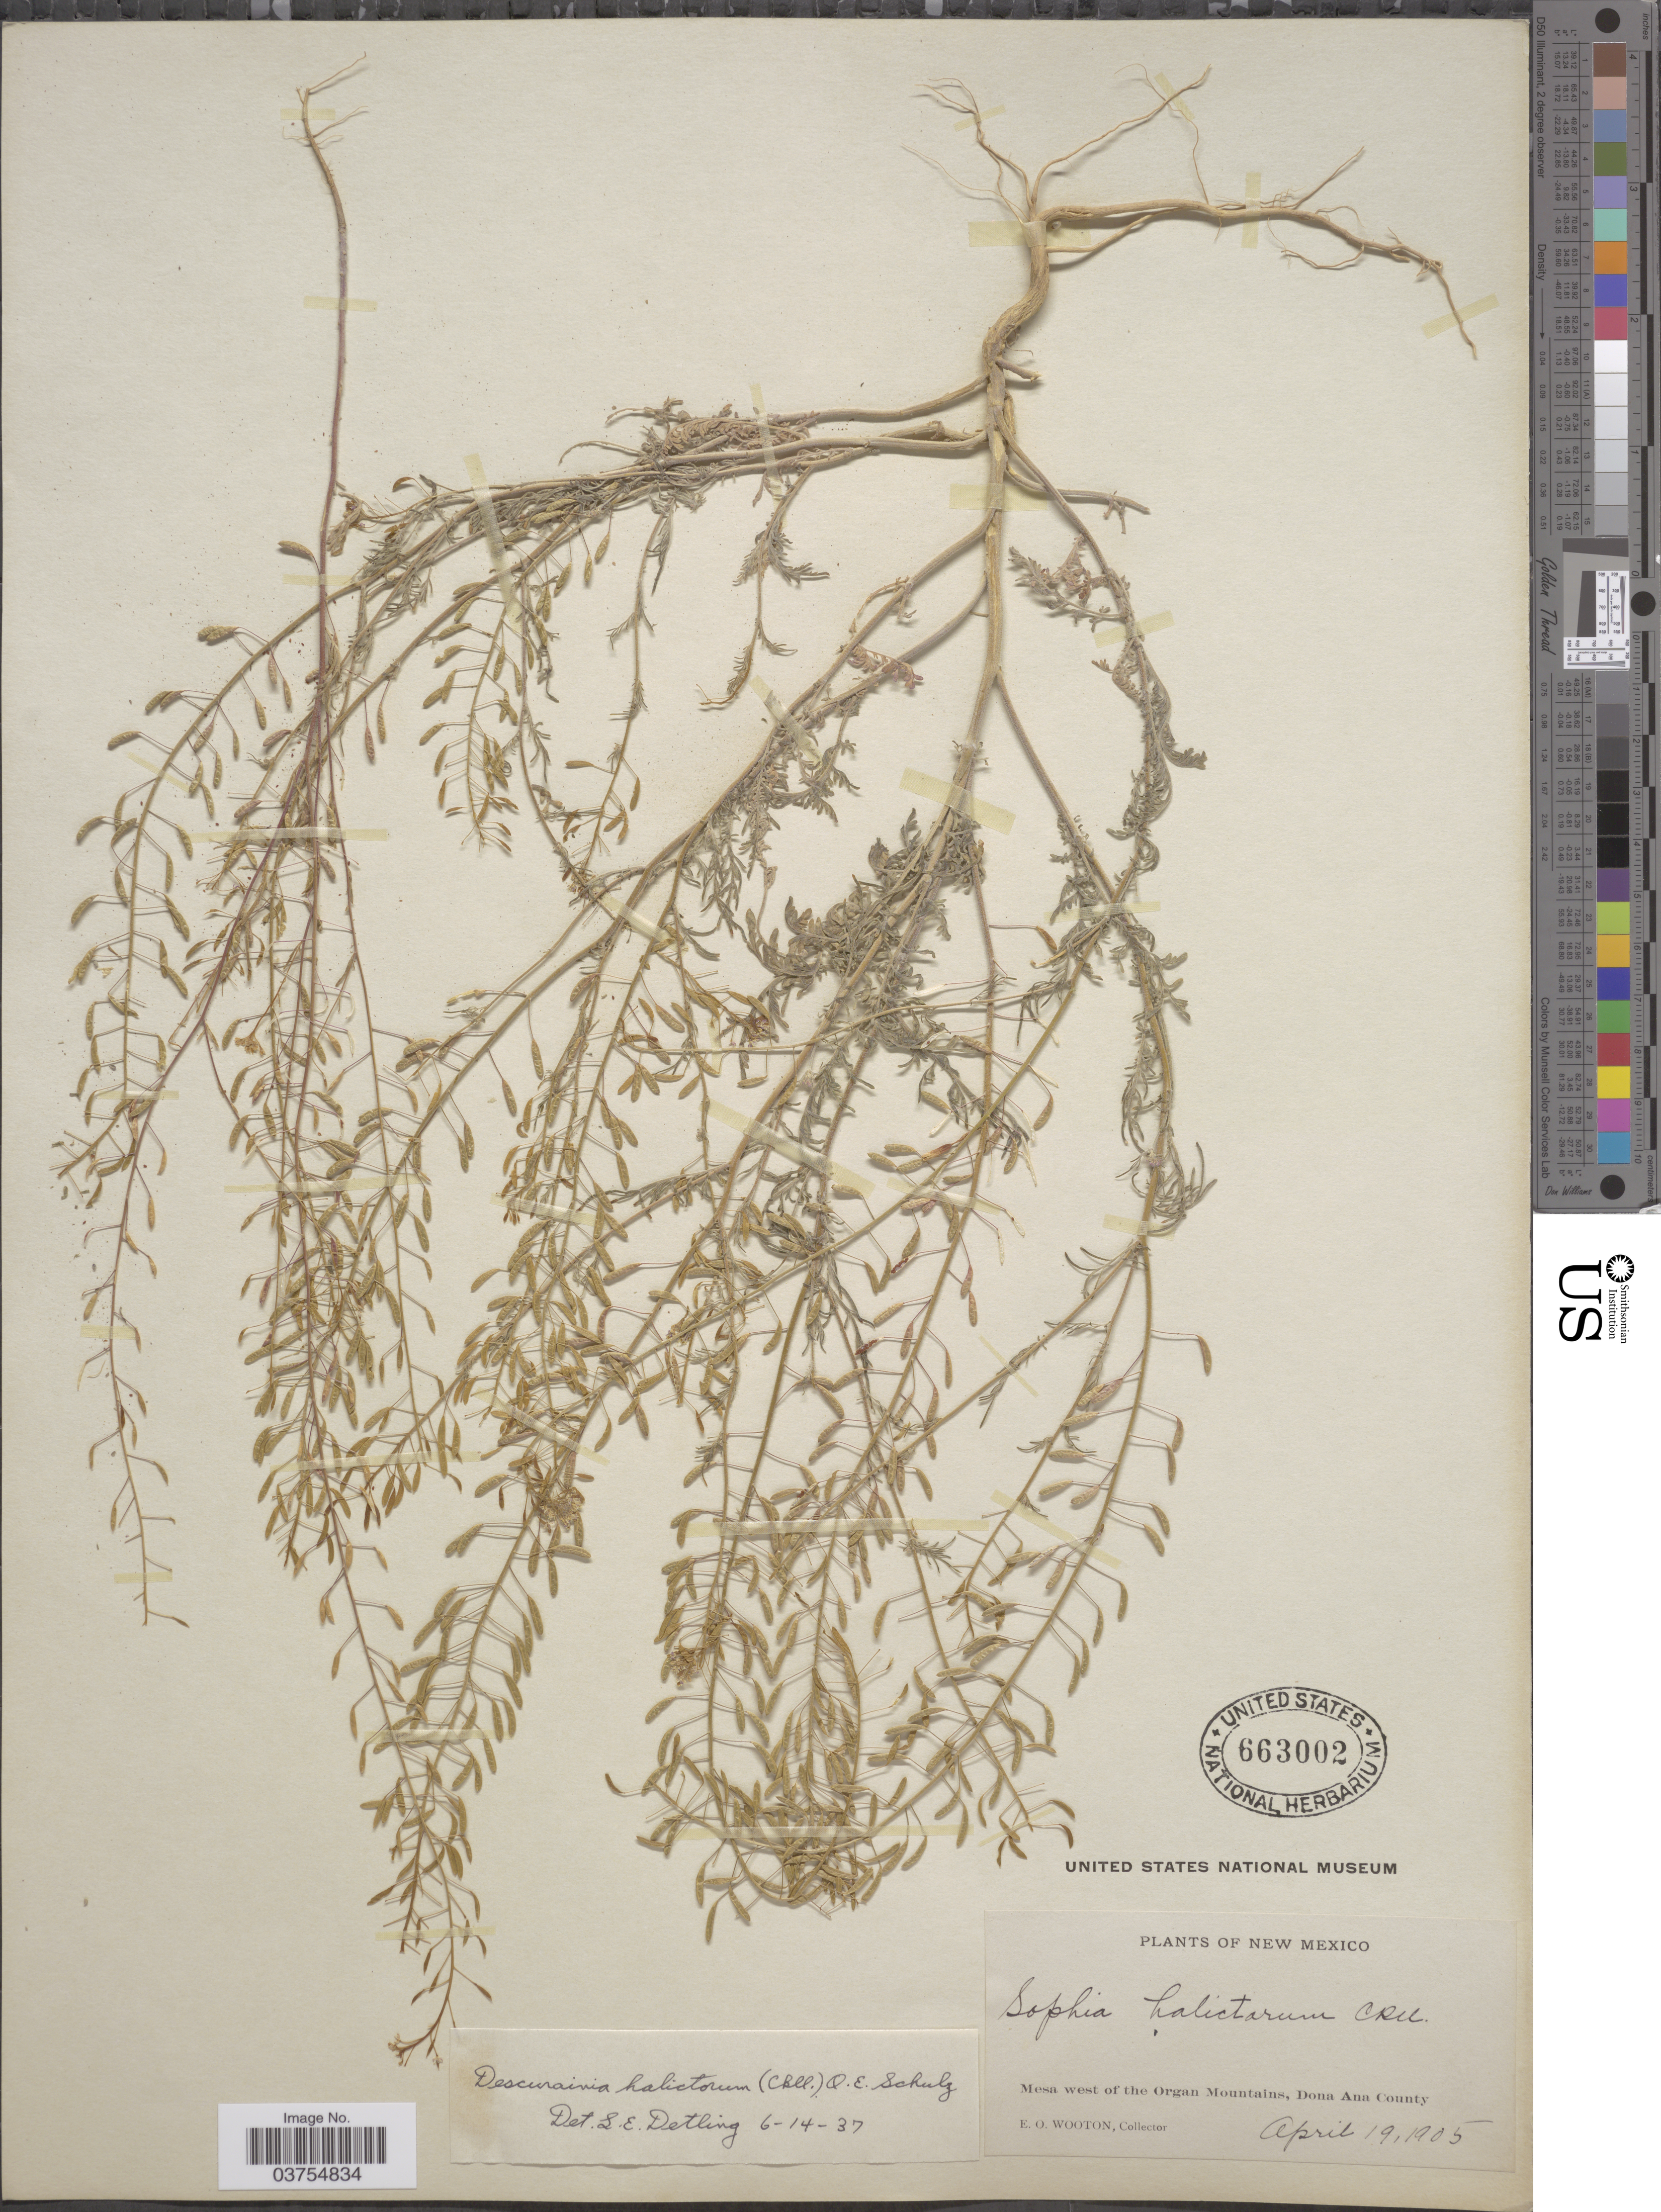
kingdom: Plantae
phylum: Tracheophyta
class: Magnoliopsida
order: Brassicales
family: Brassicaceae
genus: Descurainia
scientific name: Descurainia pinnata subsp. halictorum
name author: (Cockerell) Detling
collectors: E. O. Wooton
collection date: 1905-04-19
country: United States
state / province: New Mexico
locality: Mesa west of the Organ Mountains, Dona Ana County.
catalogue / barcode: US 663002